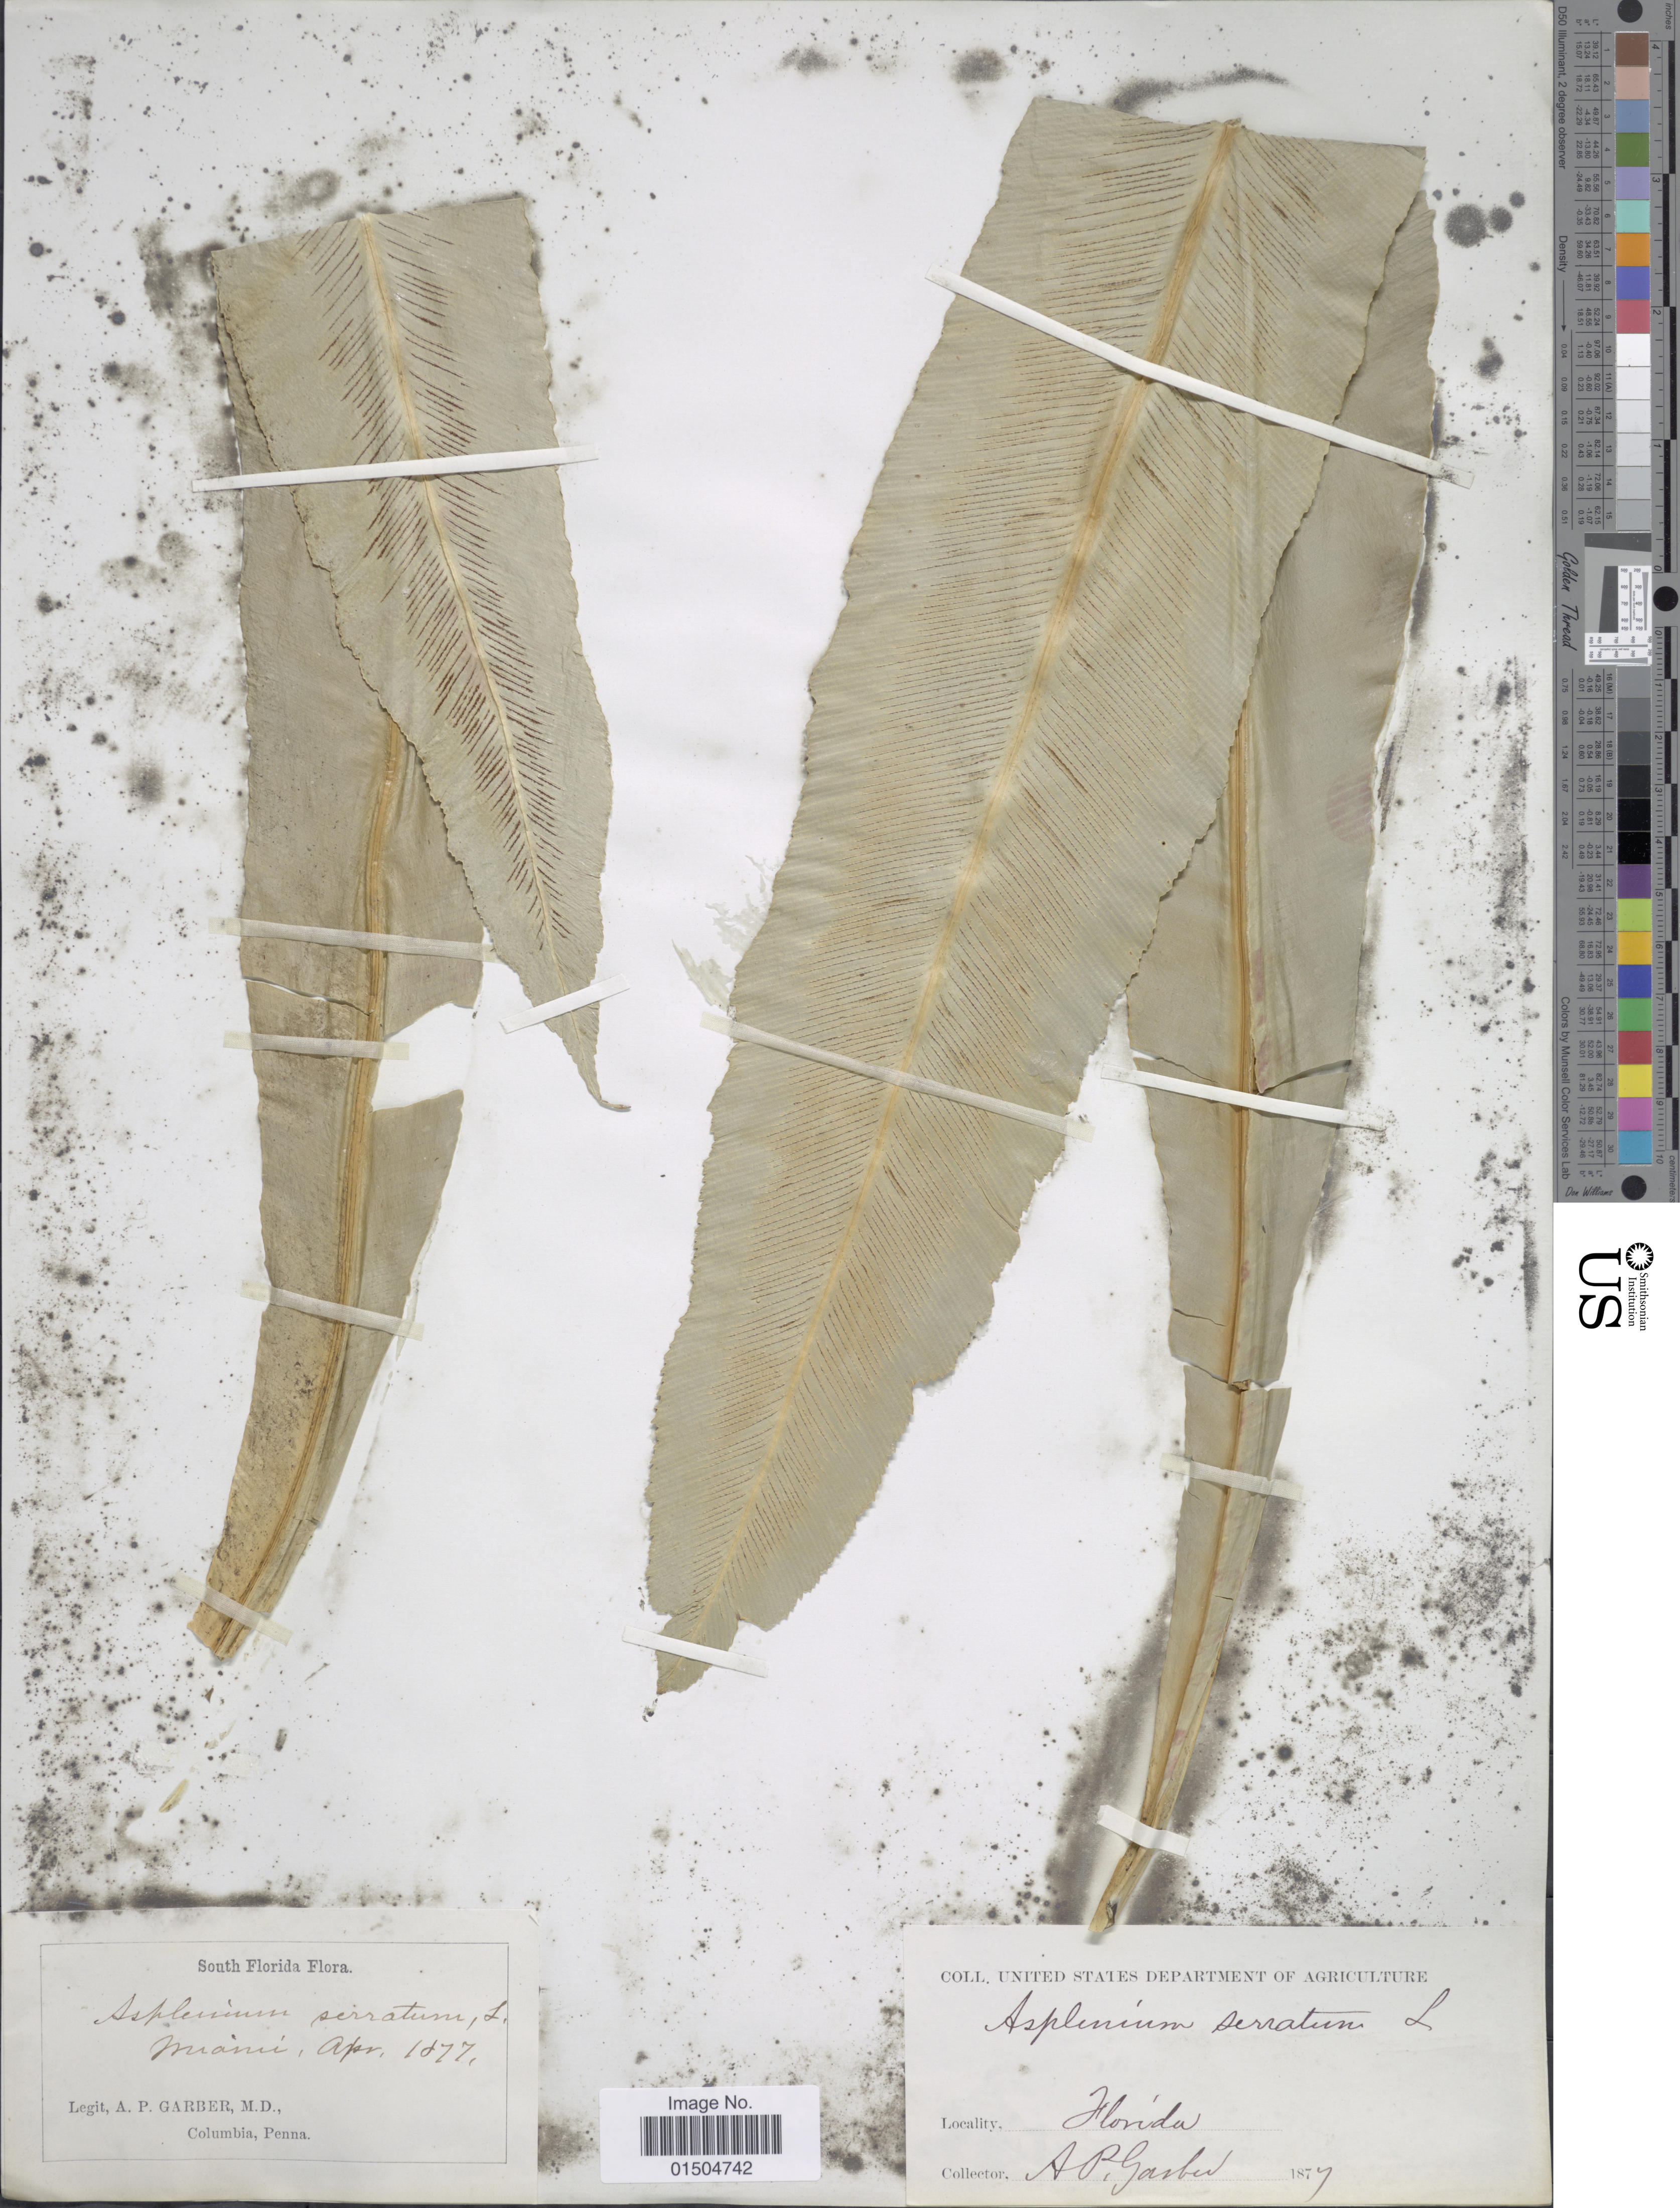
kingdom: Plantae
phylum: Tracheophyta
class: Polypodiopsida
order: Polypodiales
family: Aspleniaceae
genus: Asplenium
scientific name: Asplenium serratum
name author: L.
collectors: A. P. Garber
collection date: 1877-04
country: United States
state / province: Florida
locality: South Florida. Miami.